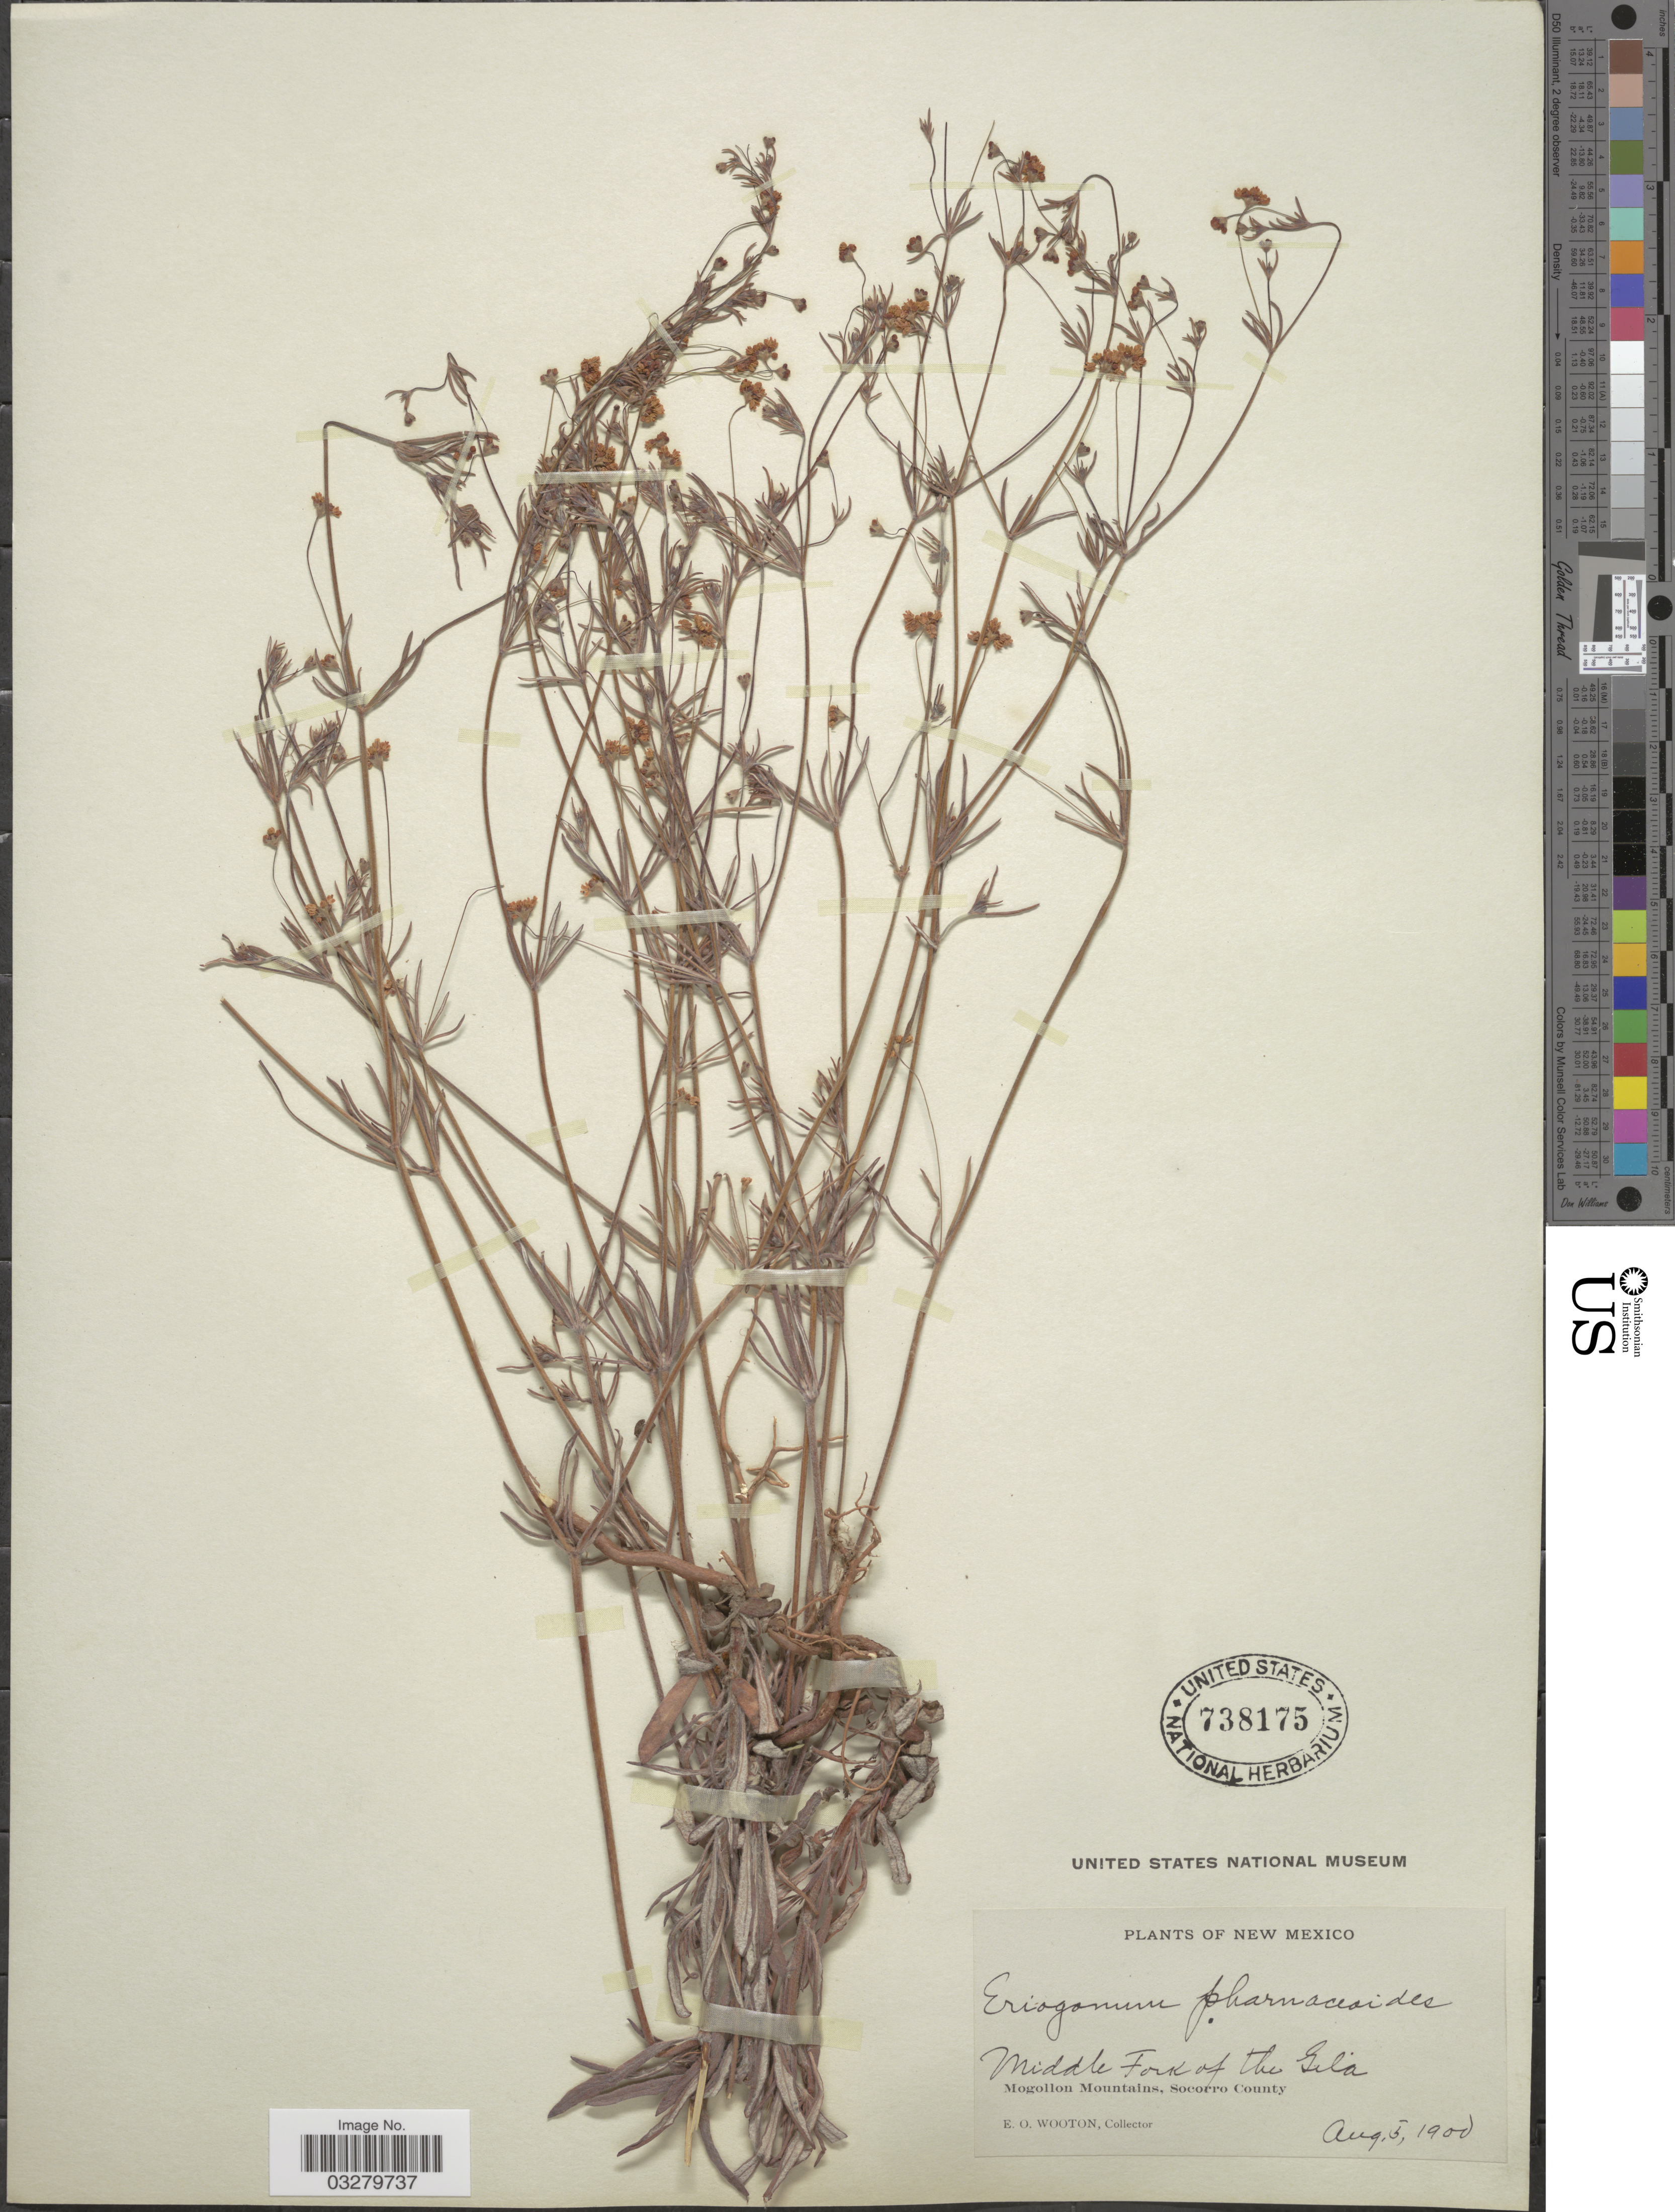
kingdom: Plantae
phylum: Tracheophyta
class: Magnoliopsida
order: Caryophyllales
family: Polygonaceae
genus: Eriogonum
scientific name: Eriogonum pharnaceoides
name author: Torr.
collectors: E. O. Wooton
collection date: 1900-08-05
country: United States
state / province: New Mexico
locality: Middle Fork of the Gila. Mogollon Mountains, Socorro County.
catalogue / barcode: US 738175